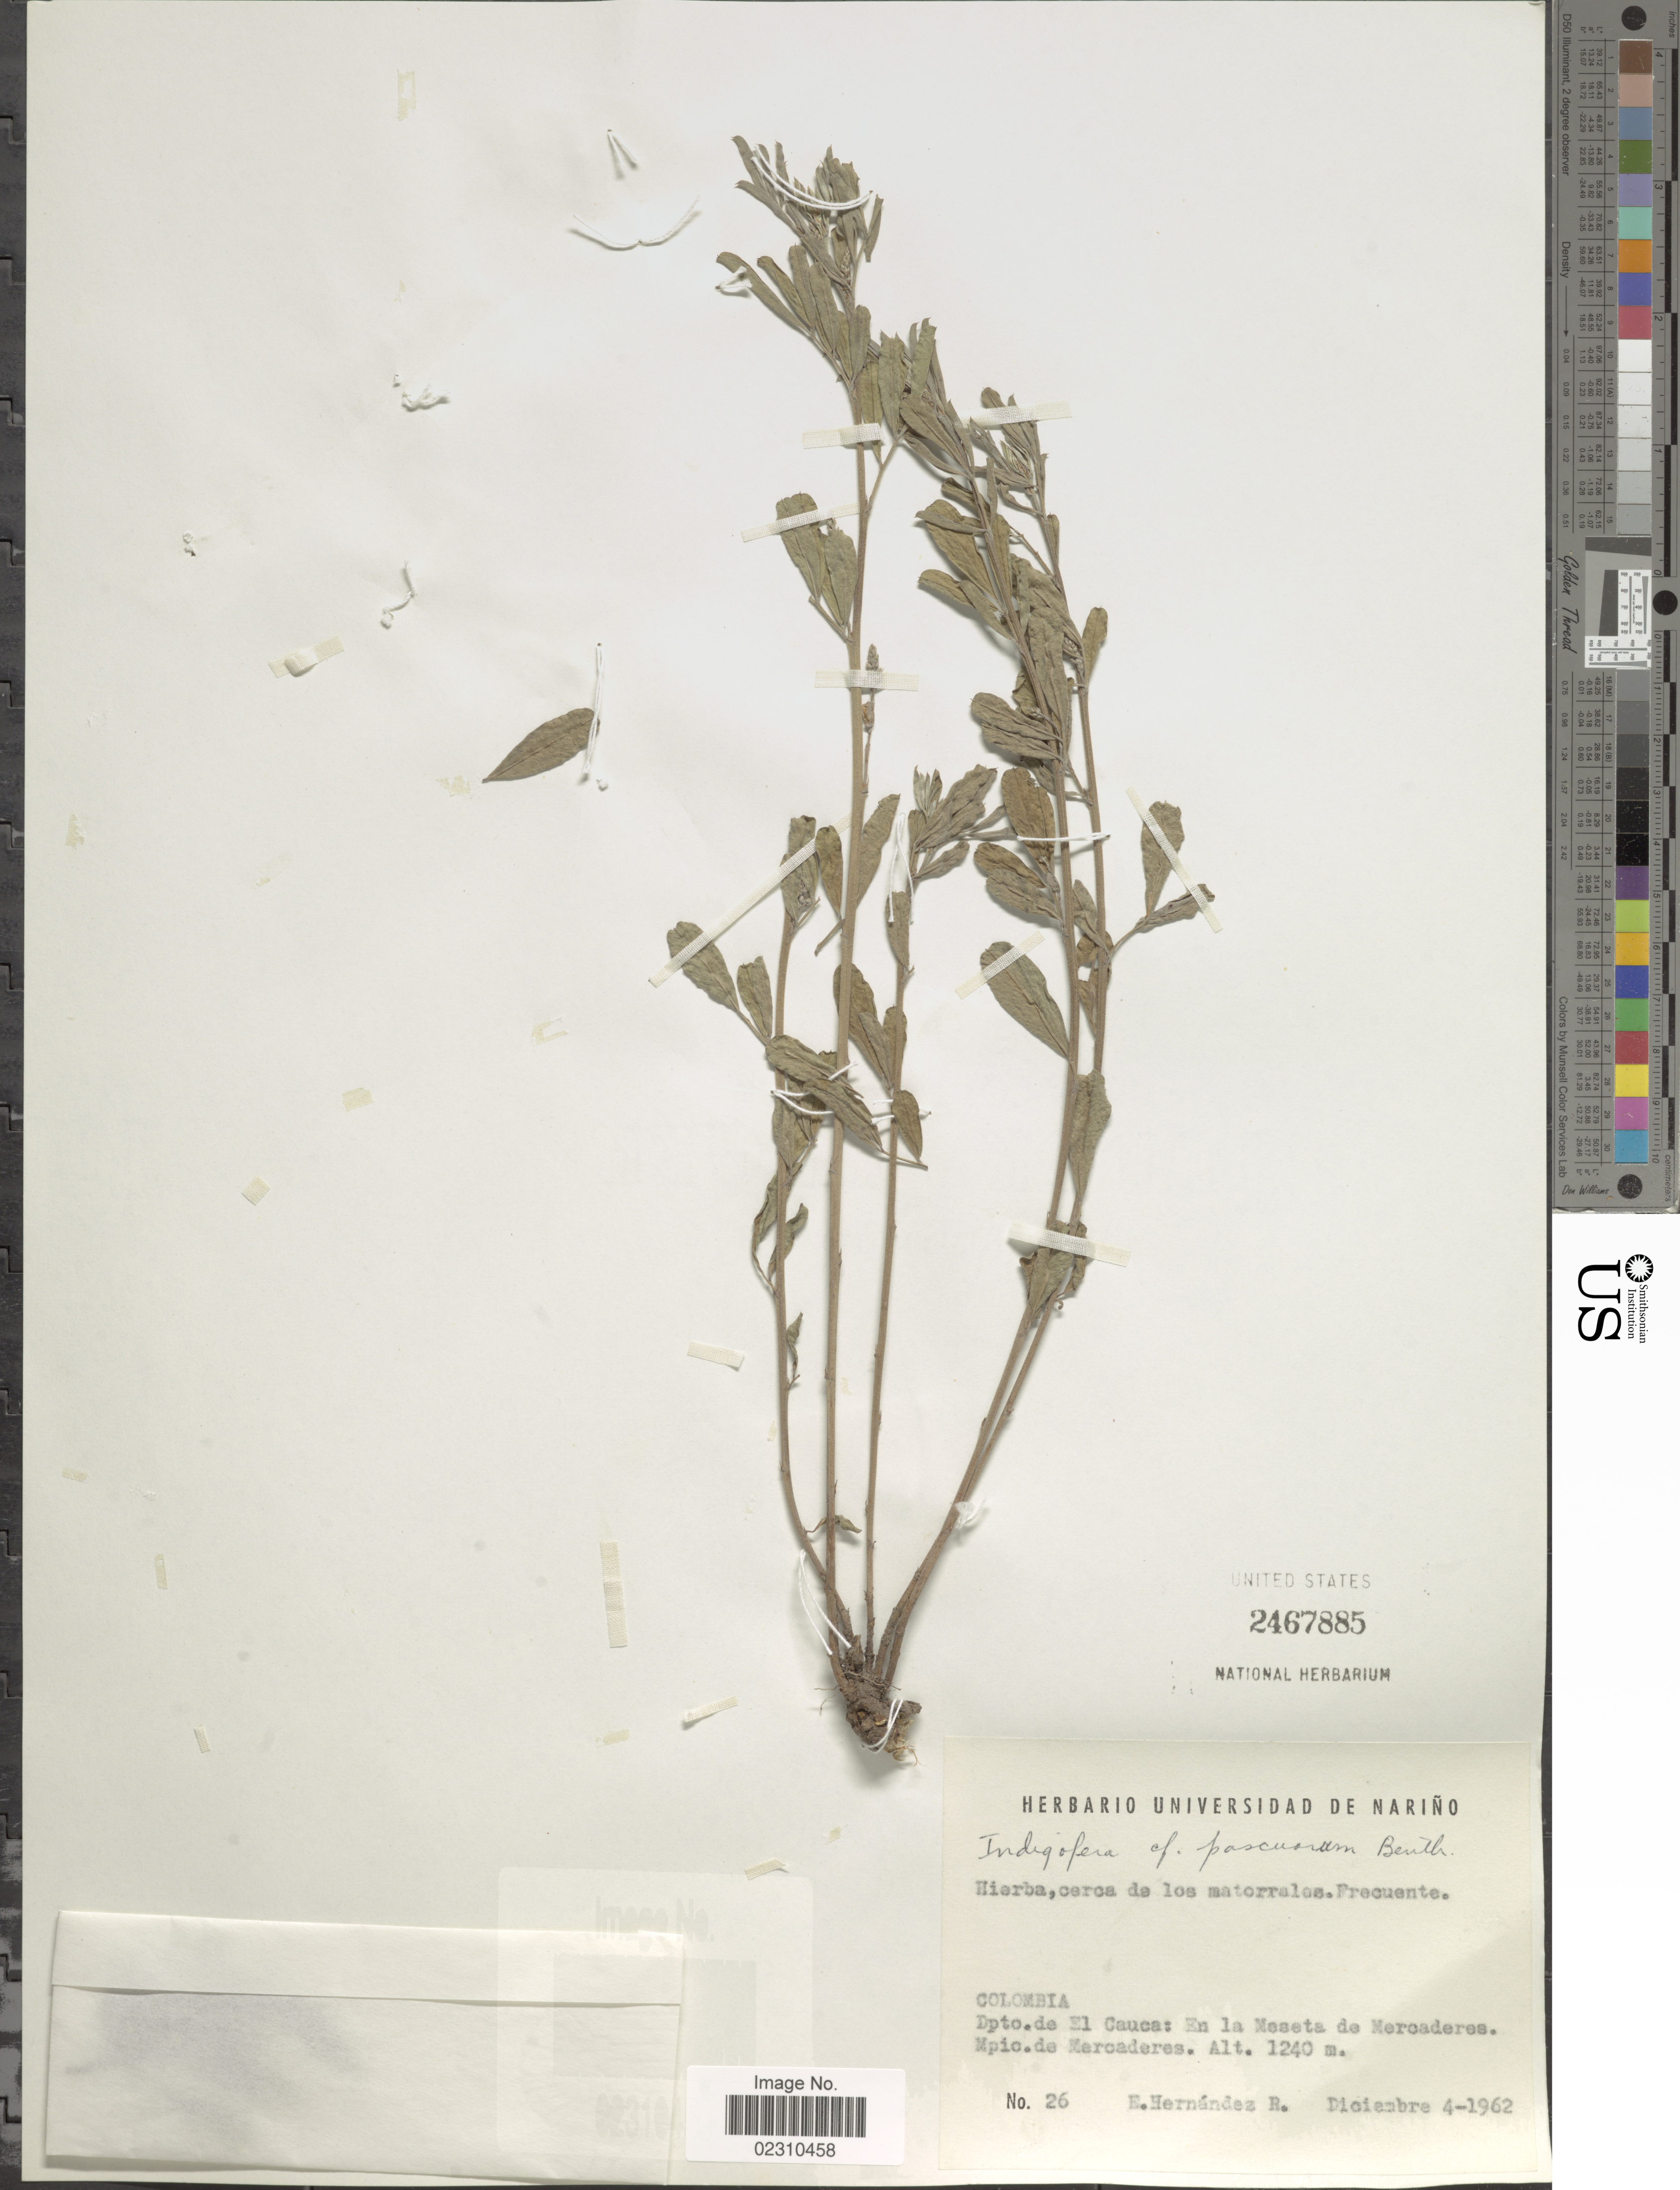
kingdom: Plantae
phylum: Tracheophyta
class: Magnoliopsida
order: Fabales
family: Fabaceae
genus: Indigofera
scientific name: Indigofera pascuorum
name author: Benth.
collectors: E. Hernández R.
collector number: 26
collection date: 1962-12-04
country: Colombia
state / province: Cauca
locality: Colombia, Dpto. de El Cauca: En la Meseta de Mercaderas Mpio. de Mercaderas.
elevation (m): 1240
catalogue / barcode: US 2467885